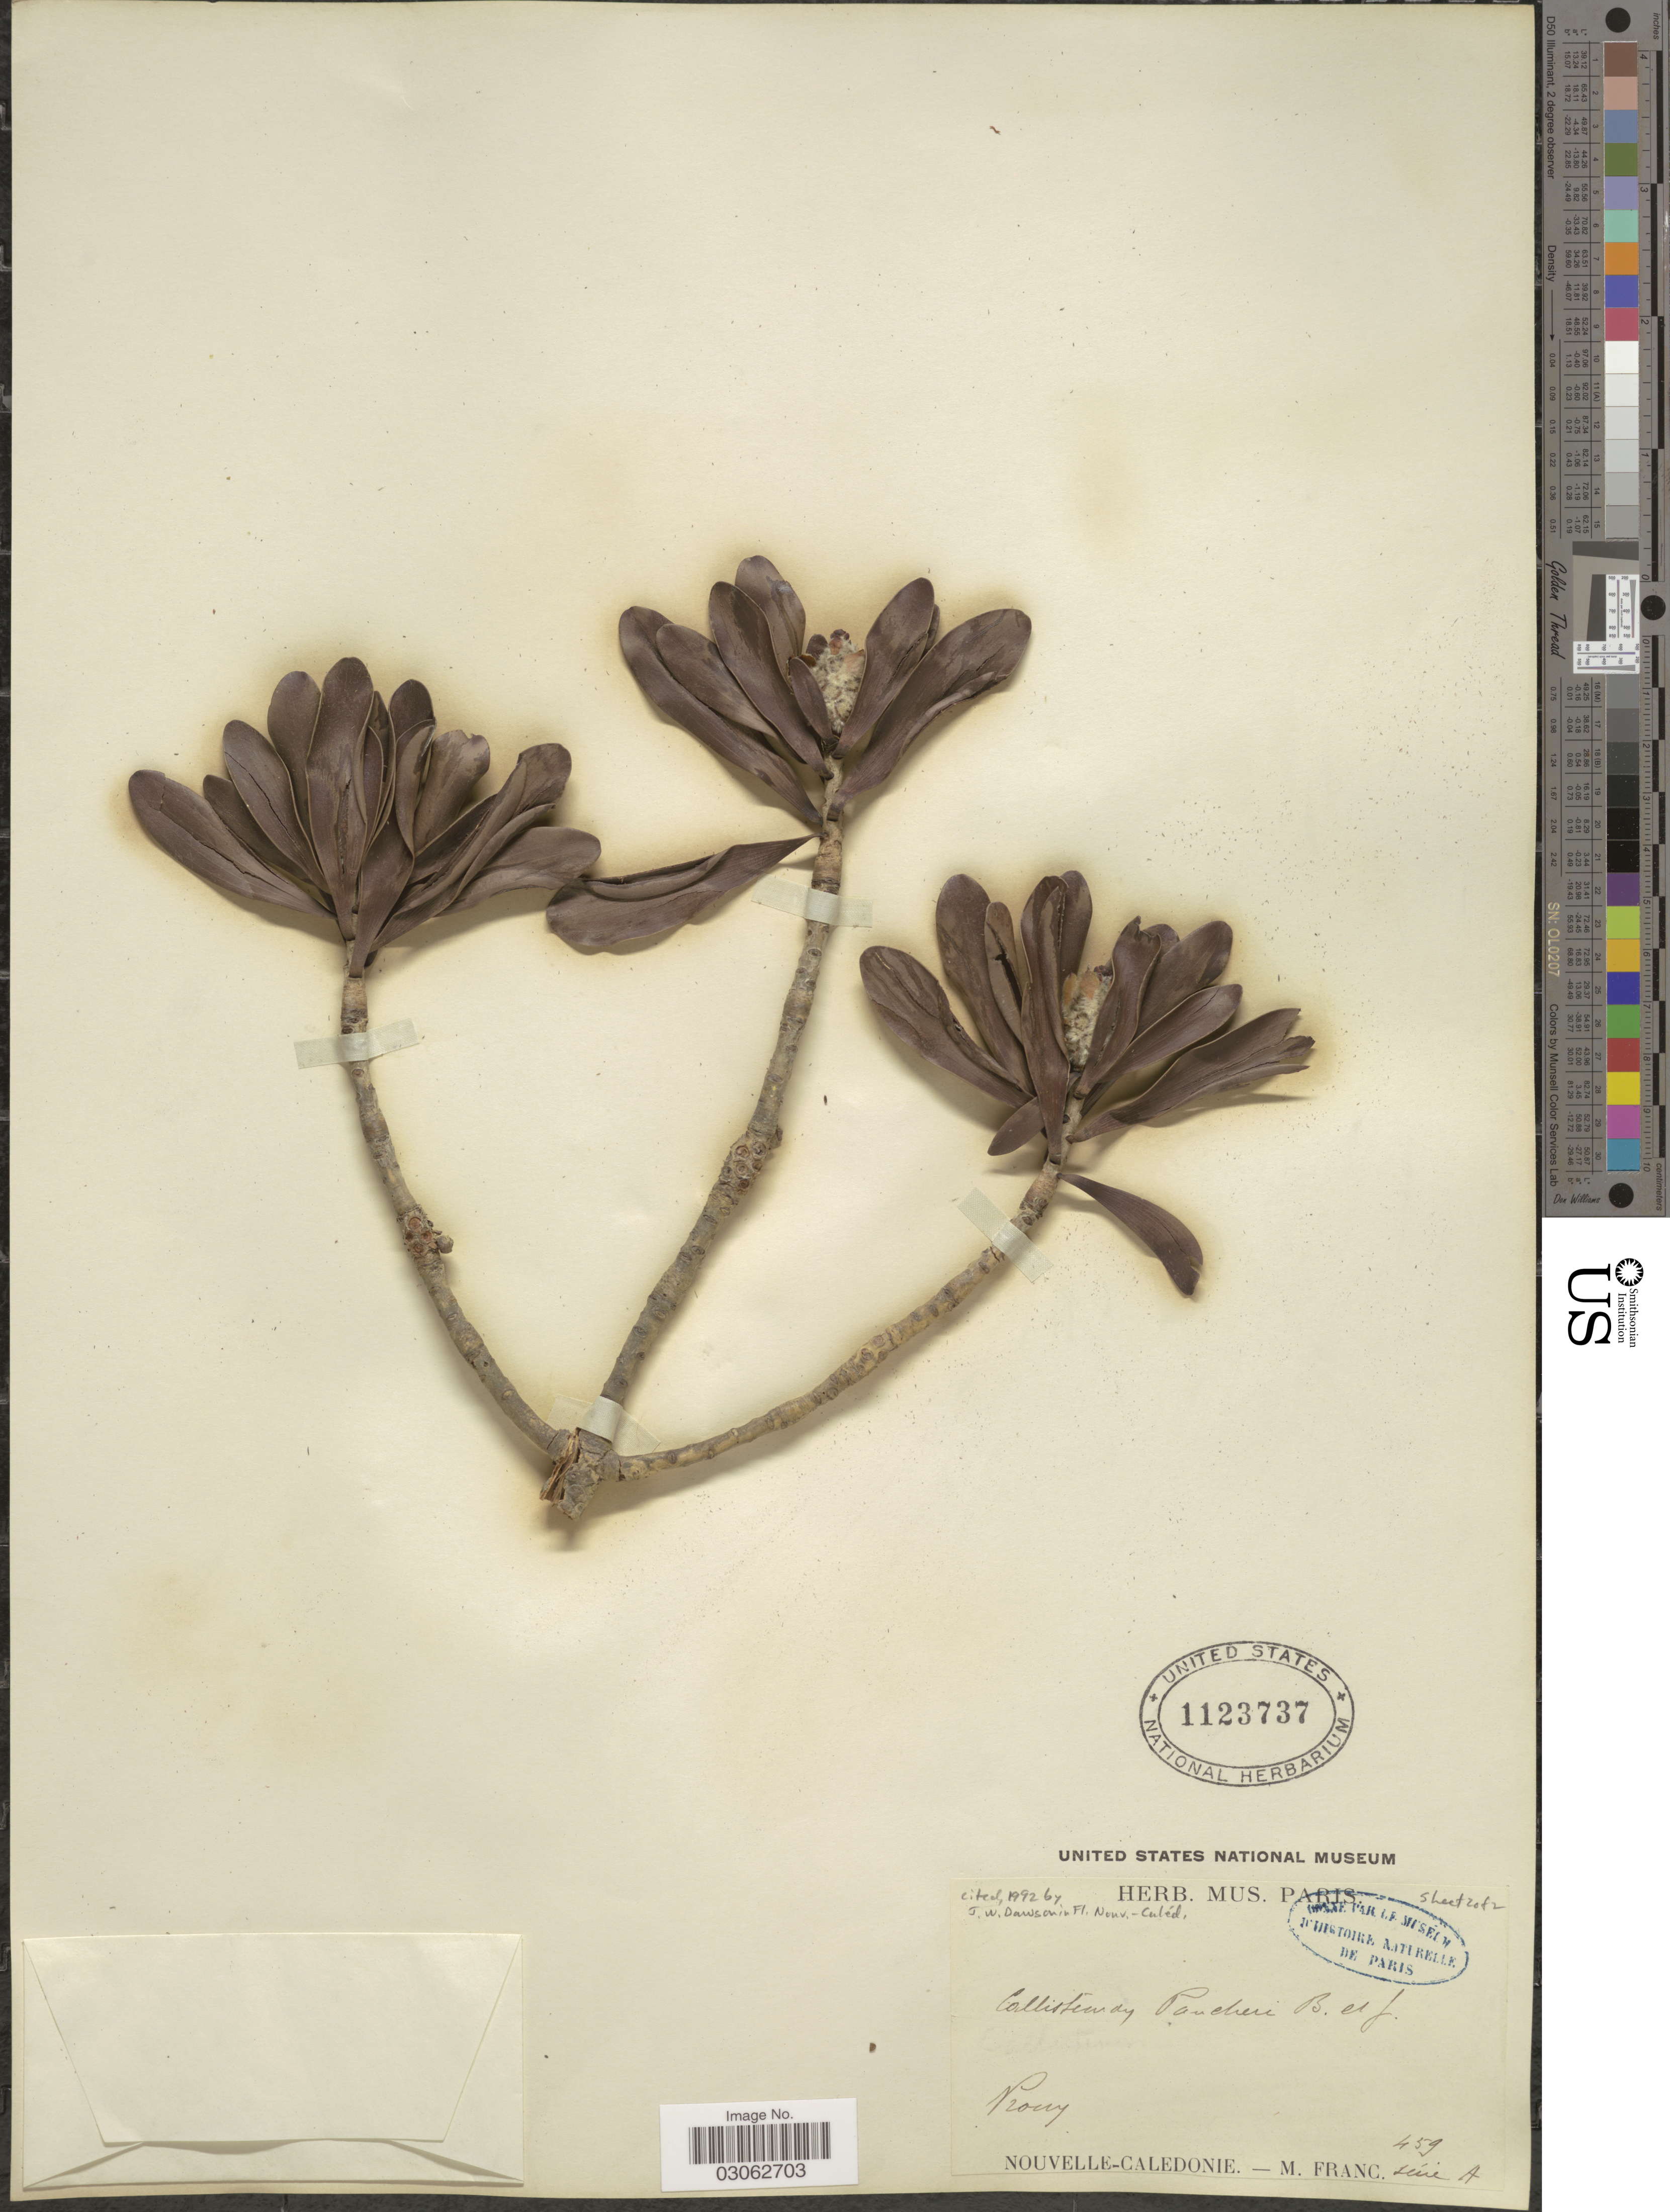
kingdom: Plantae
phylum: Tracheophyta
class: Magnoliopsida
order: Myrtales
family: Myrtaceae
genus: Callistemon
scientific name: Callistemon pancheri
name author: Brongn. & Gris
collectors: M. Franc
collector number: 459A?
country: New Caledonia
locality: Prony.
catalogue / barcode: US 1123737